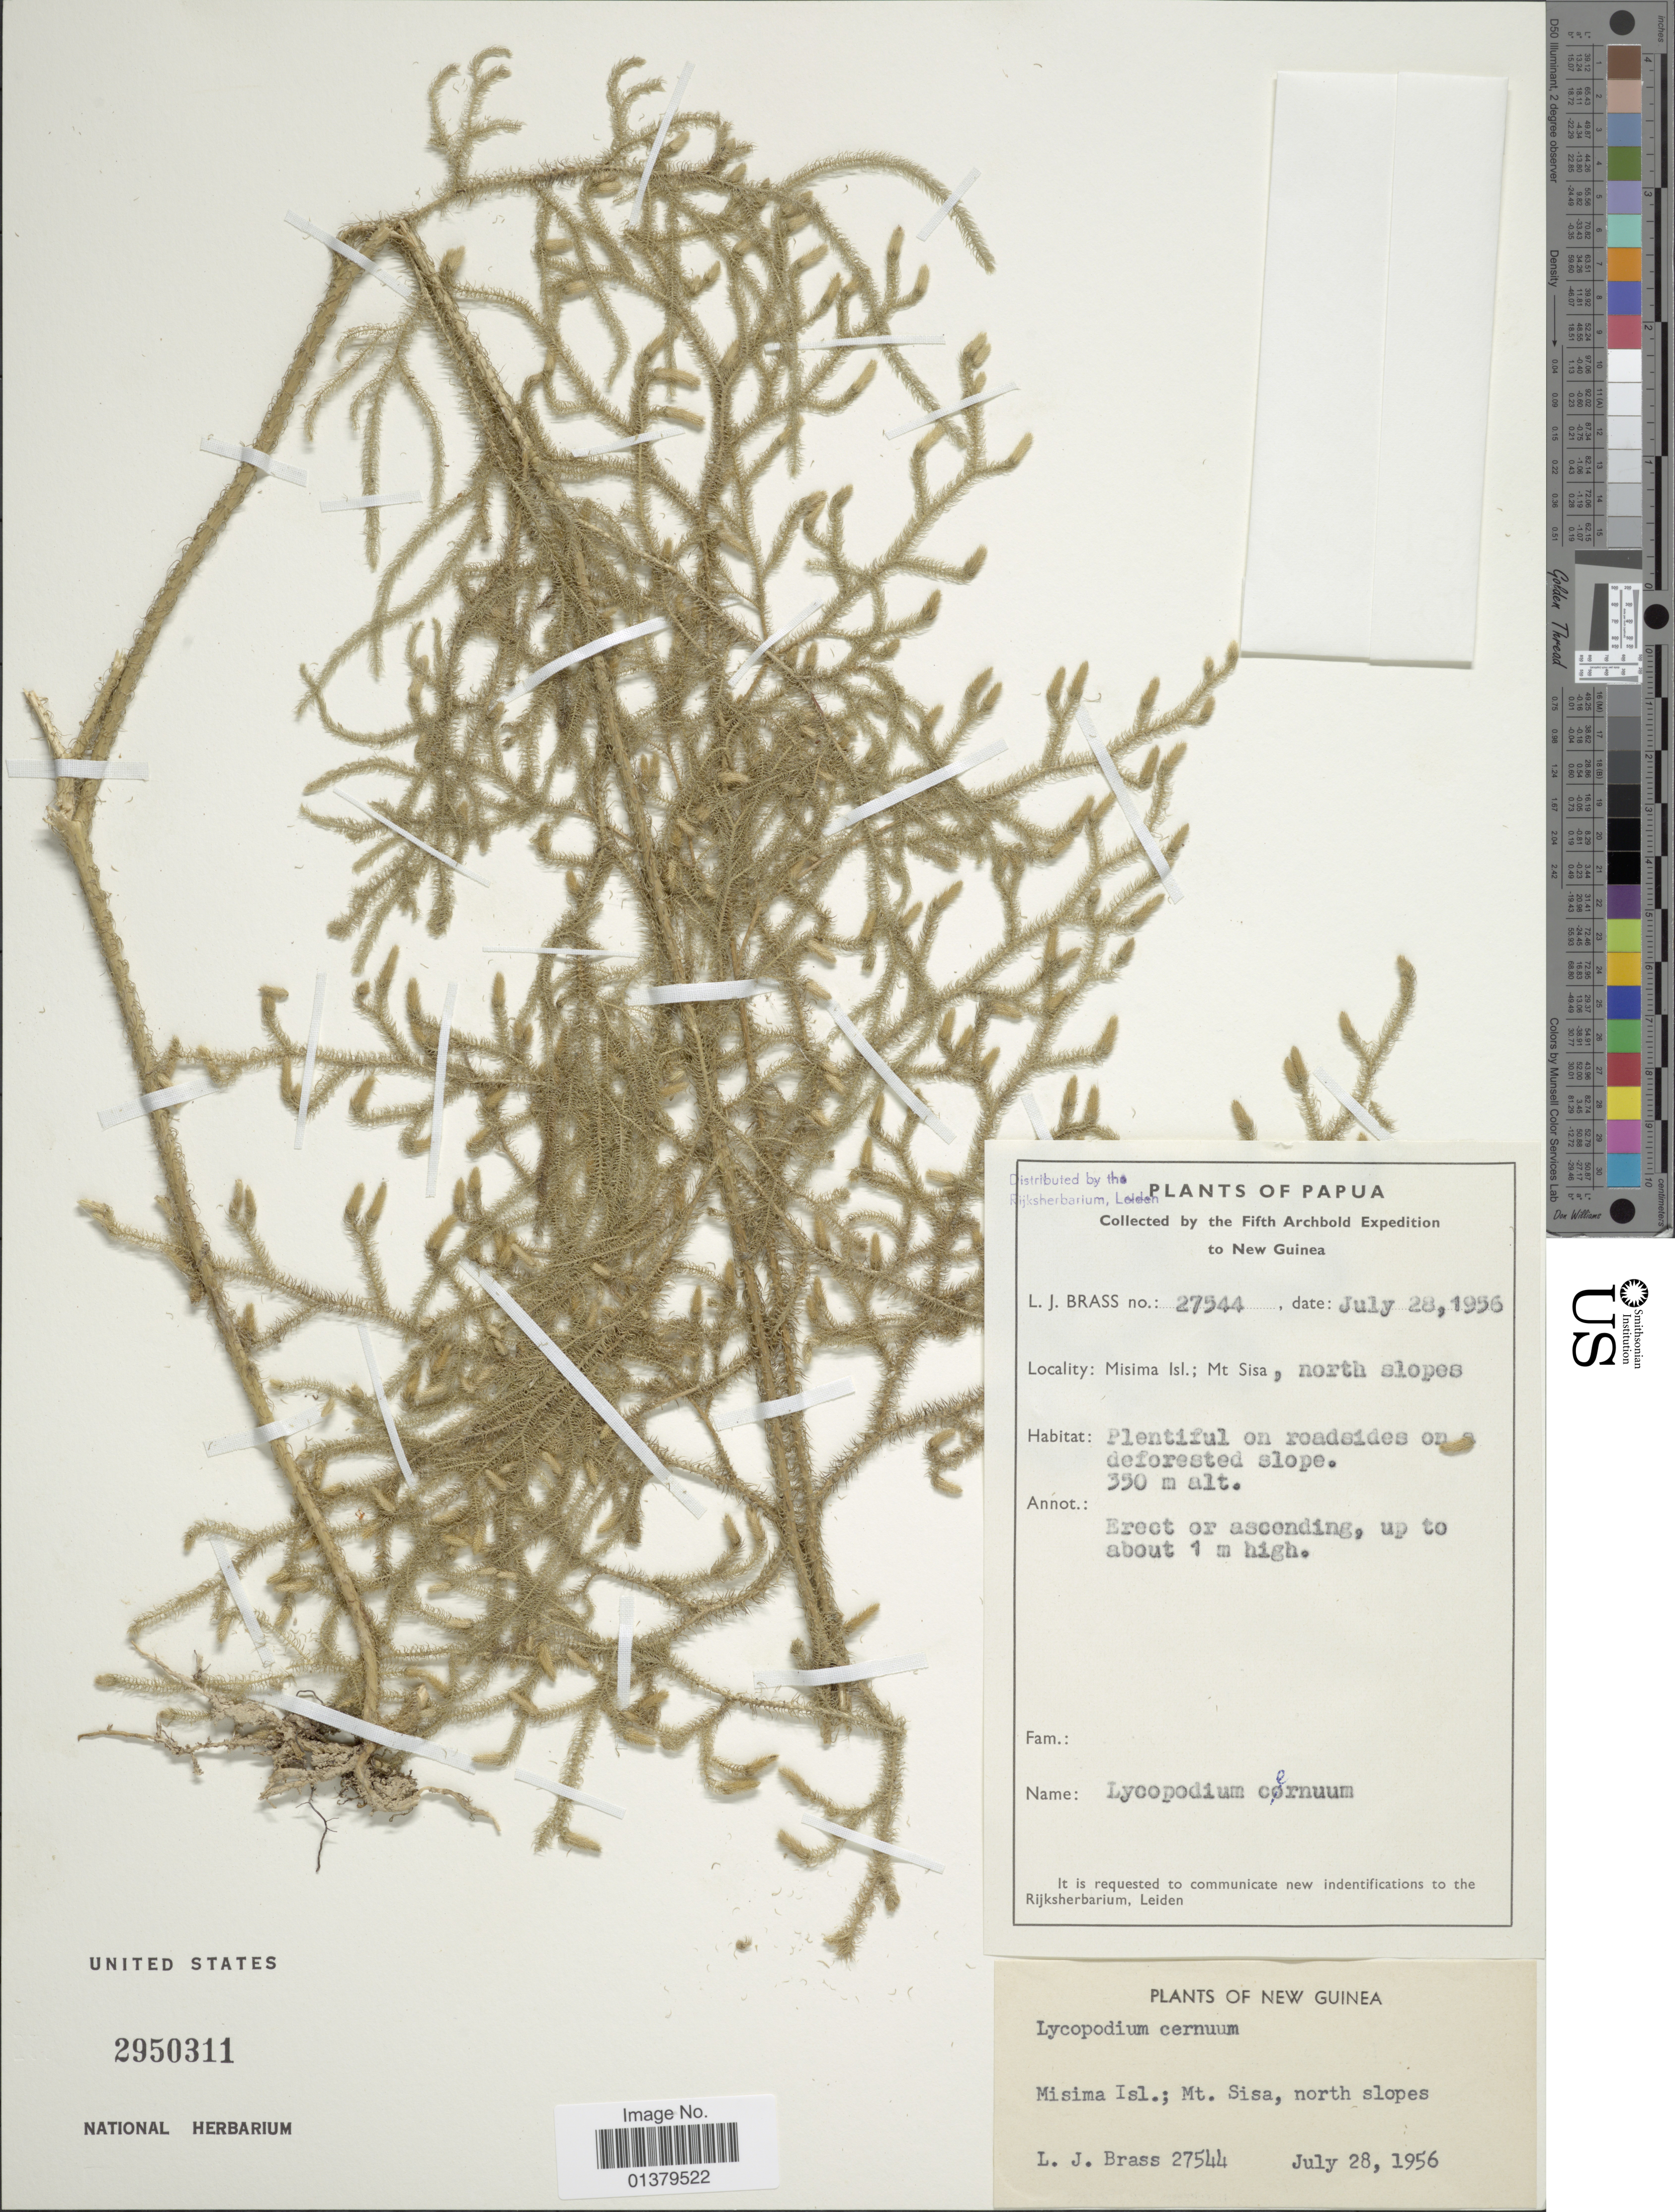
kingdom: Plantae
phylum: Tracheophyta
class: Lycopodiopsida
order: Lycopodiales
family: Lycopodiaceae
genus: Palhinhaea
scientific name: Palhinhaea cernua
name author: (L.) Vasc. & Franco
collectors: L. J. Brass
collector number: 27544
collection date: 1956-07-28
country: Papua New Guinea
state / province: Milne Bay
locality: Misima Isl; Mt Sisa, north slopes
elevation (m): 350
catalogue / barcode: US 2950311